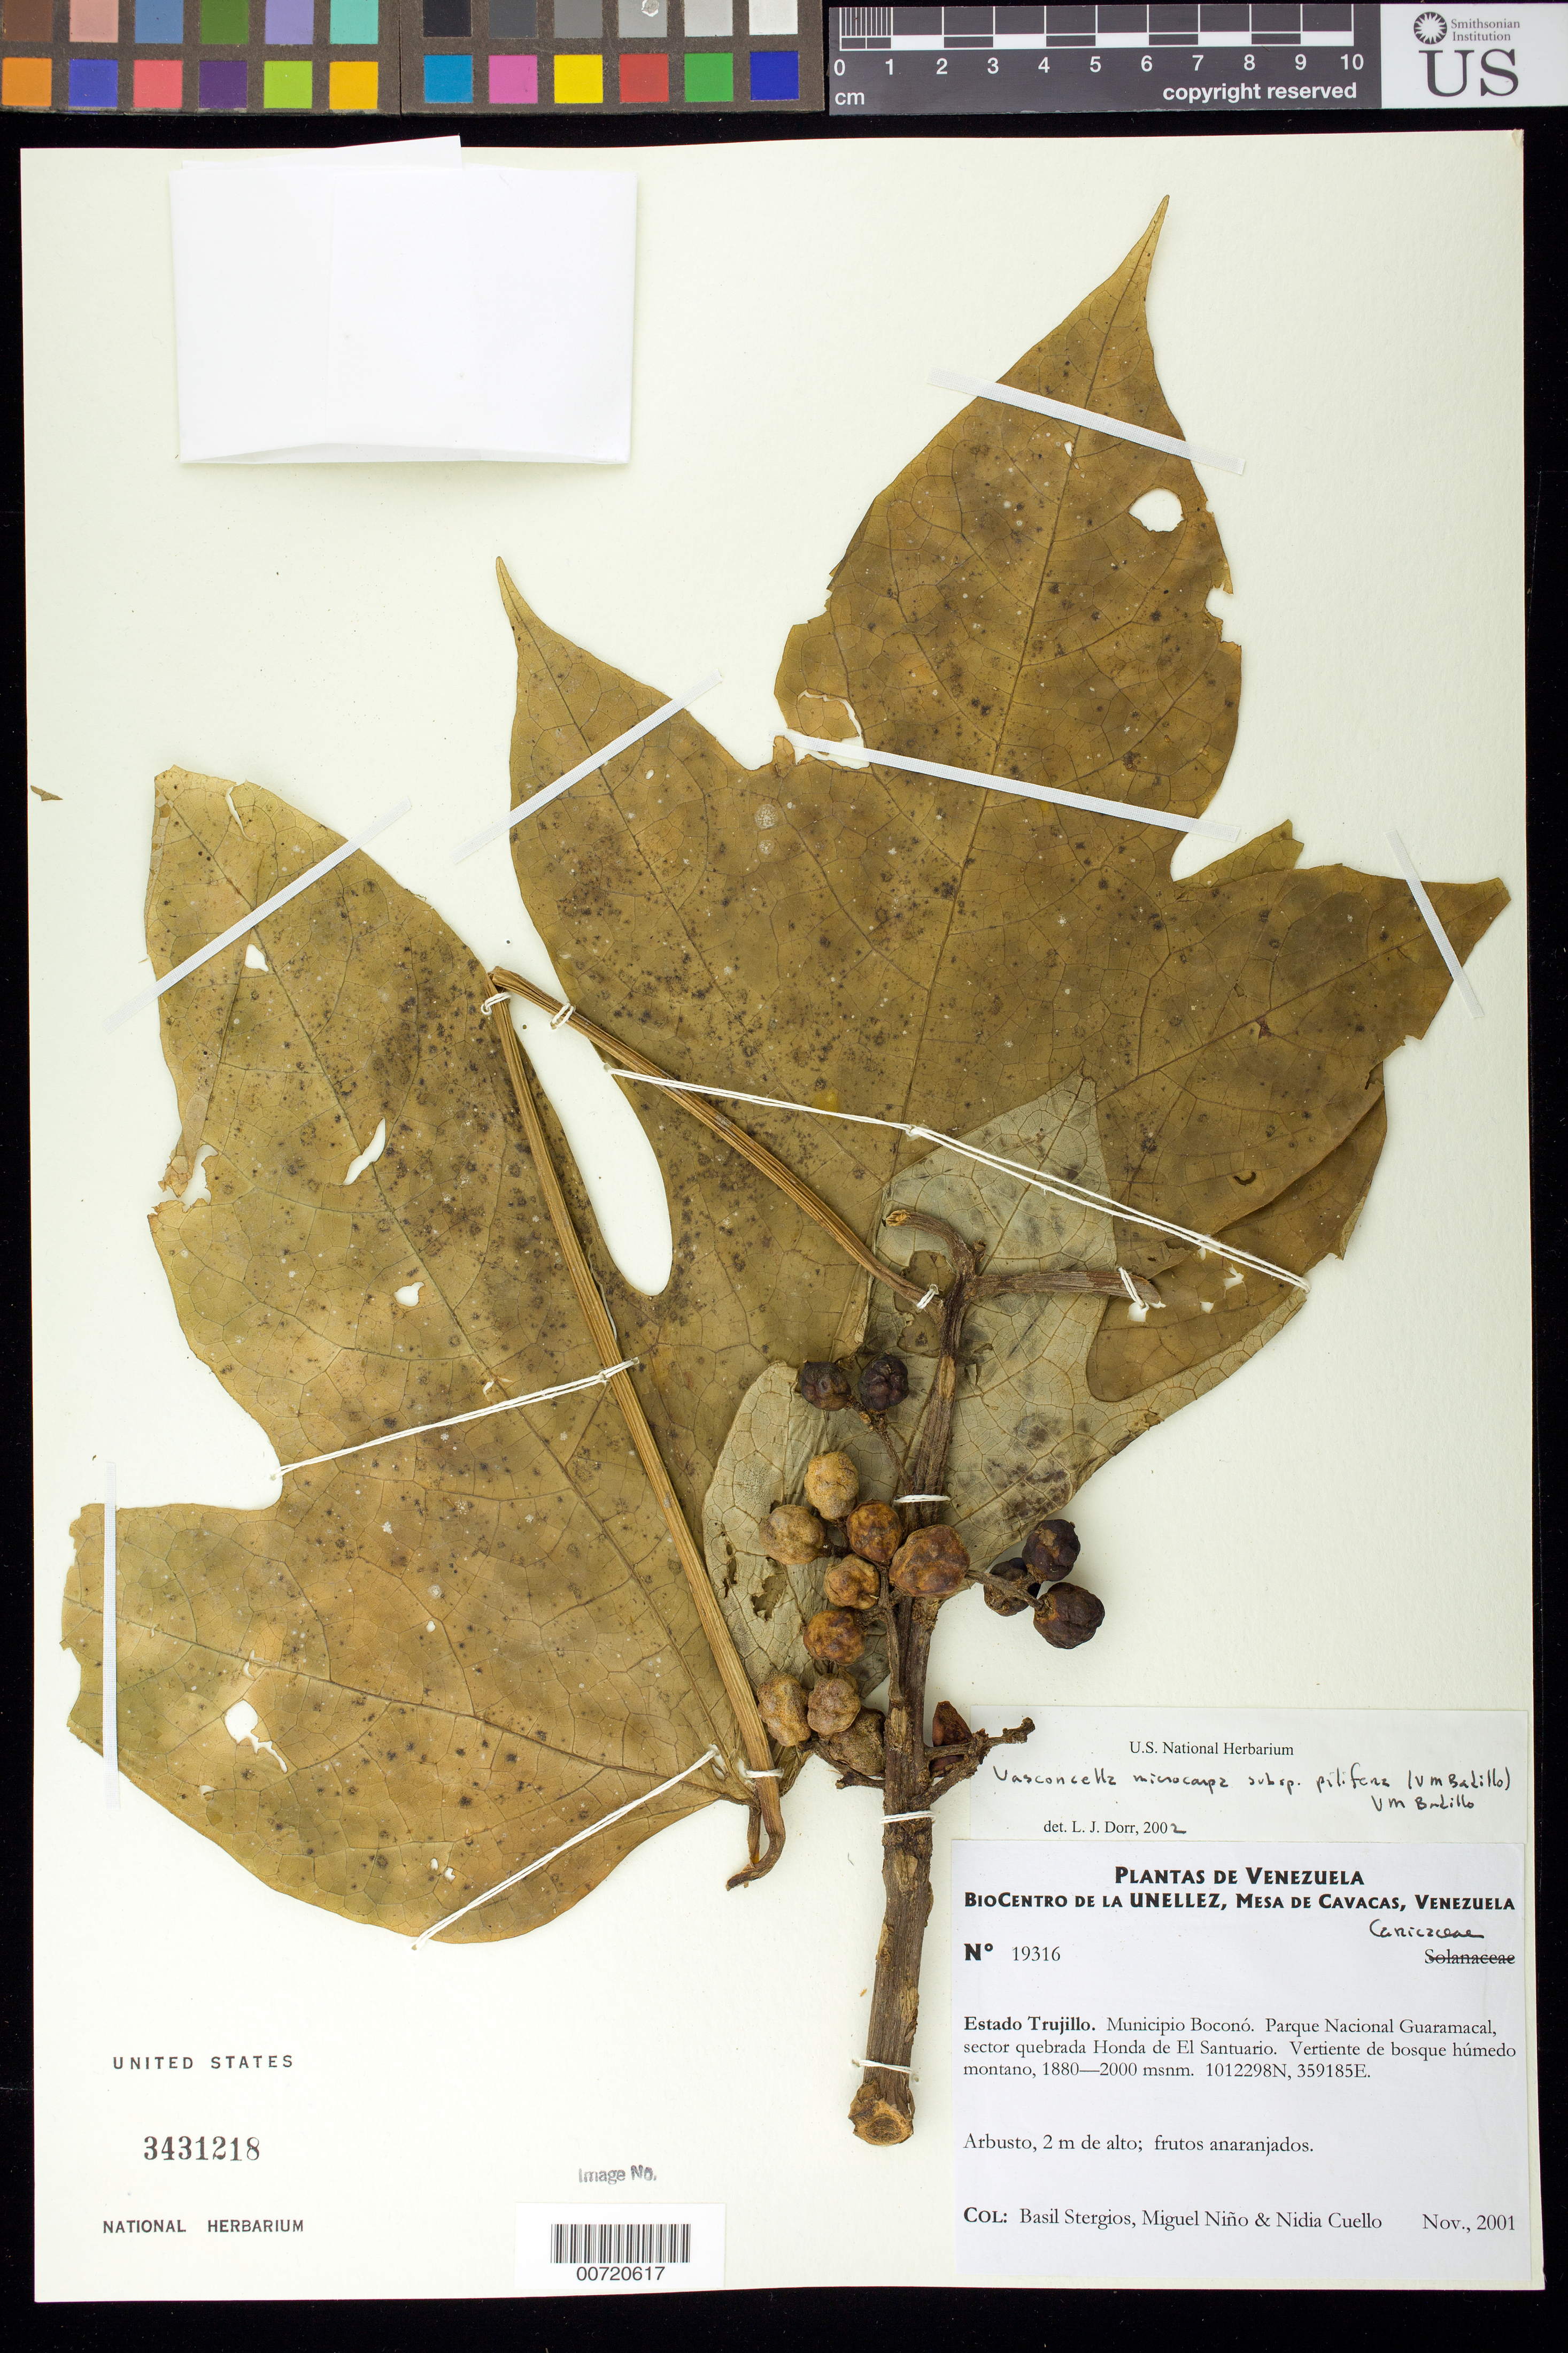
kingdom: Plantae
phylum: Tracheophyta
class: Magnoliopsida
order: Brassicales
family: Caricaceae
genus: Vasconcellea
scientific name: Vasconcellea microcarpa subsp. pilifera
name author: (V.M. Badillo) V.M. Badillo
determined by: Dorr, L. J., (BOT), Smithsonian Institution - National Museum of Natural History (UNITED STATES)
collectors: B. G. Stergios, S. M. Niño & N. L. Cuello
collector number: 19316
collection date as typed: Nov 2001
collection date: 2001-11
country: Venezuela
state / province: Trujillo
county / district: Boconó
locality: Parque Nacional Guaramacal. Sector quebrada Honda de El Santuario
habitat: Vertiente de bosque húmedo montano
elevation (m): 1880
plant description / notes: PORT, US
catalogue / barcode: US 3431218